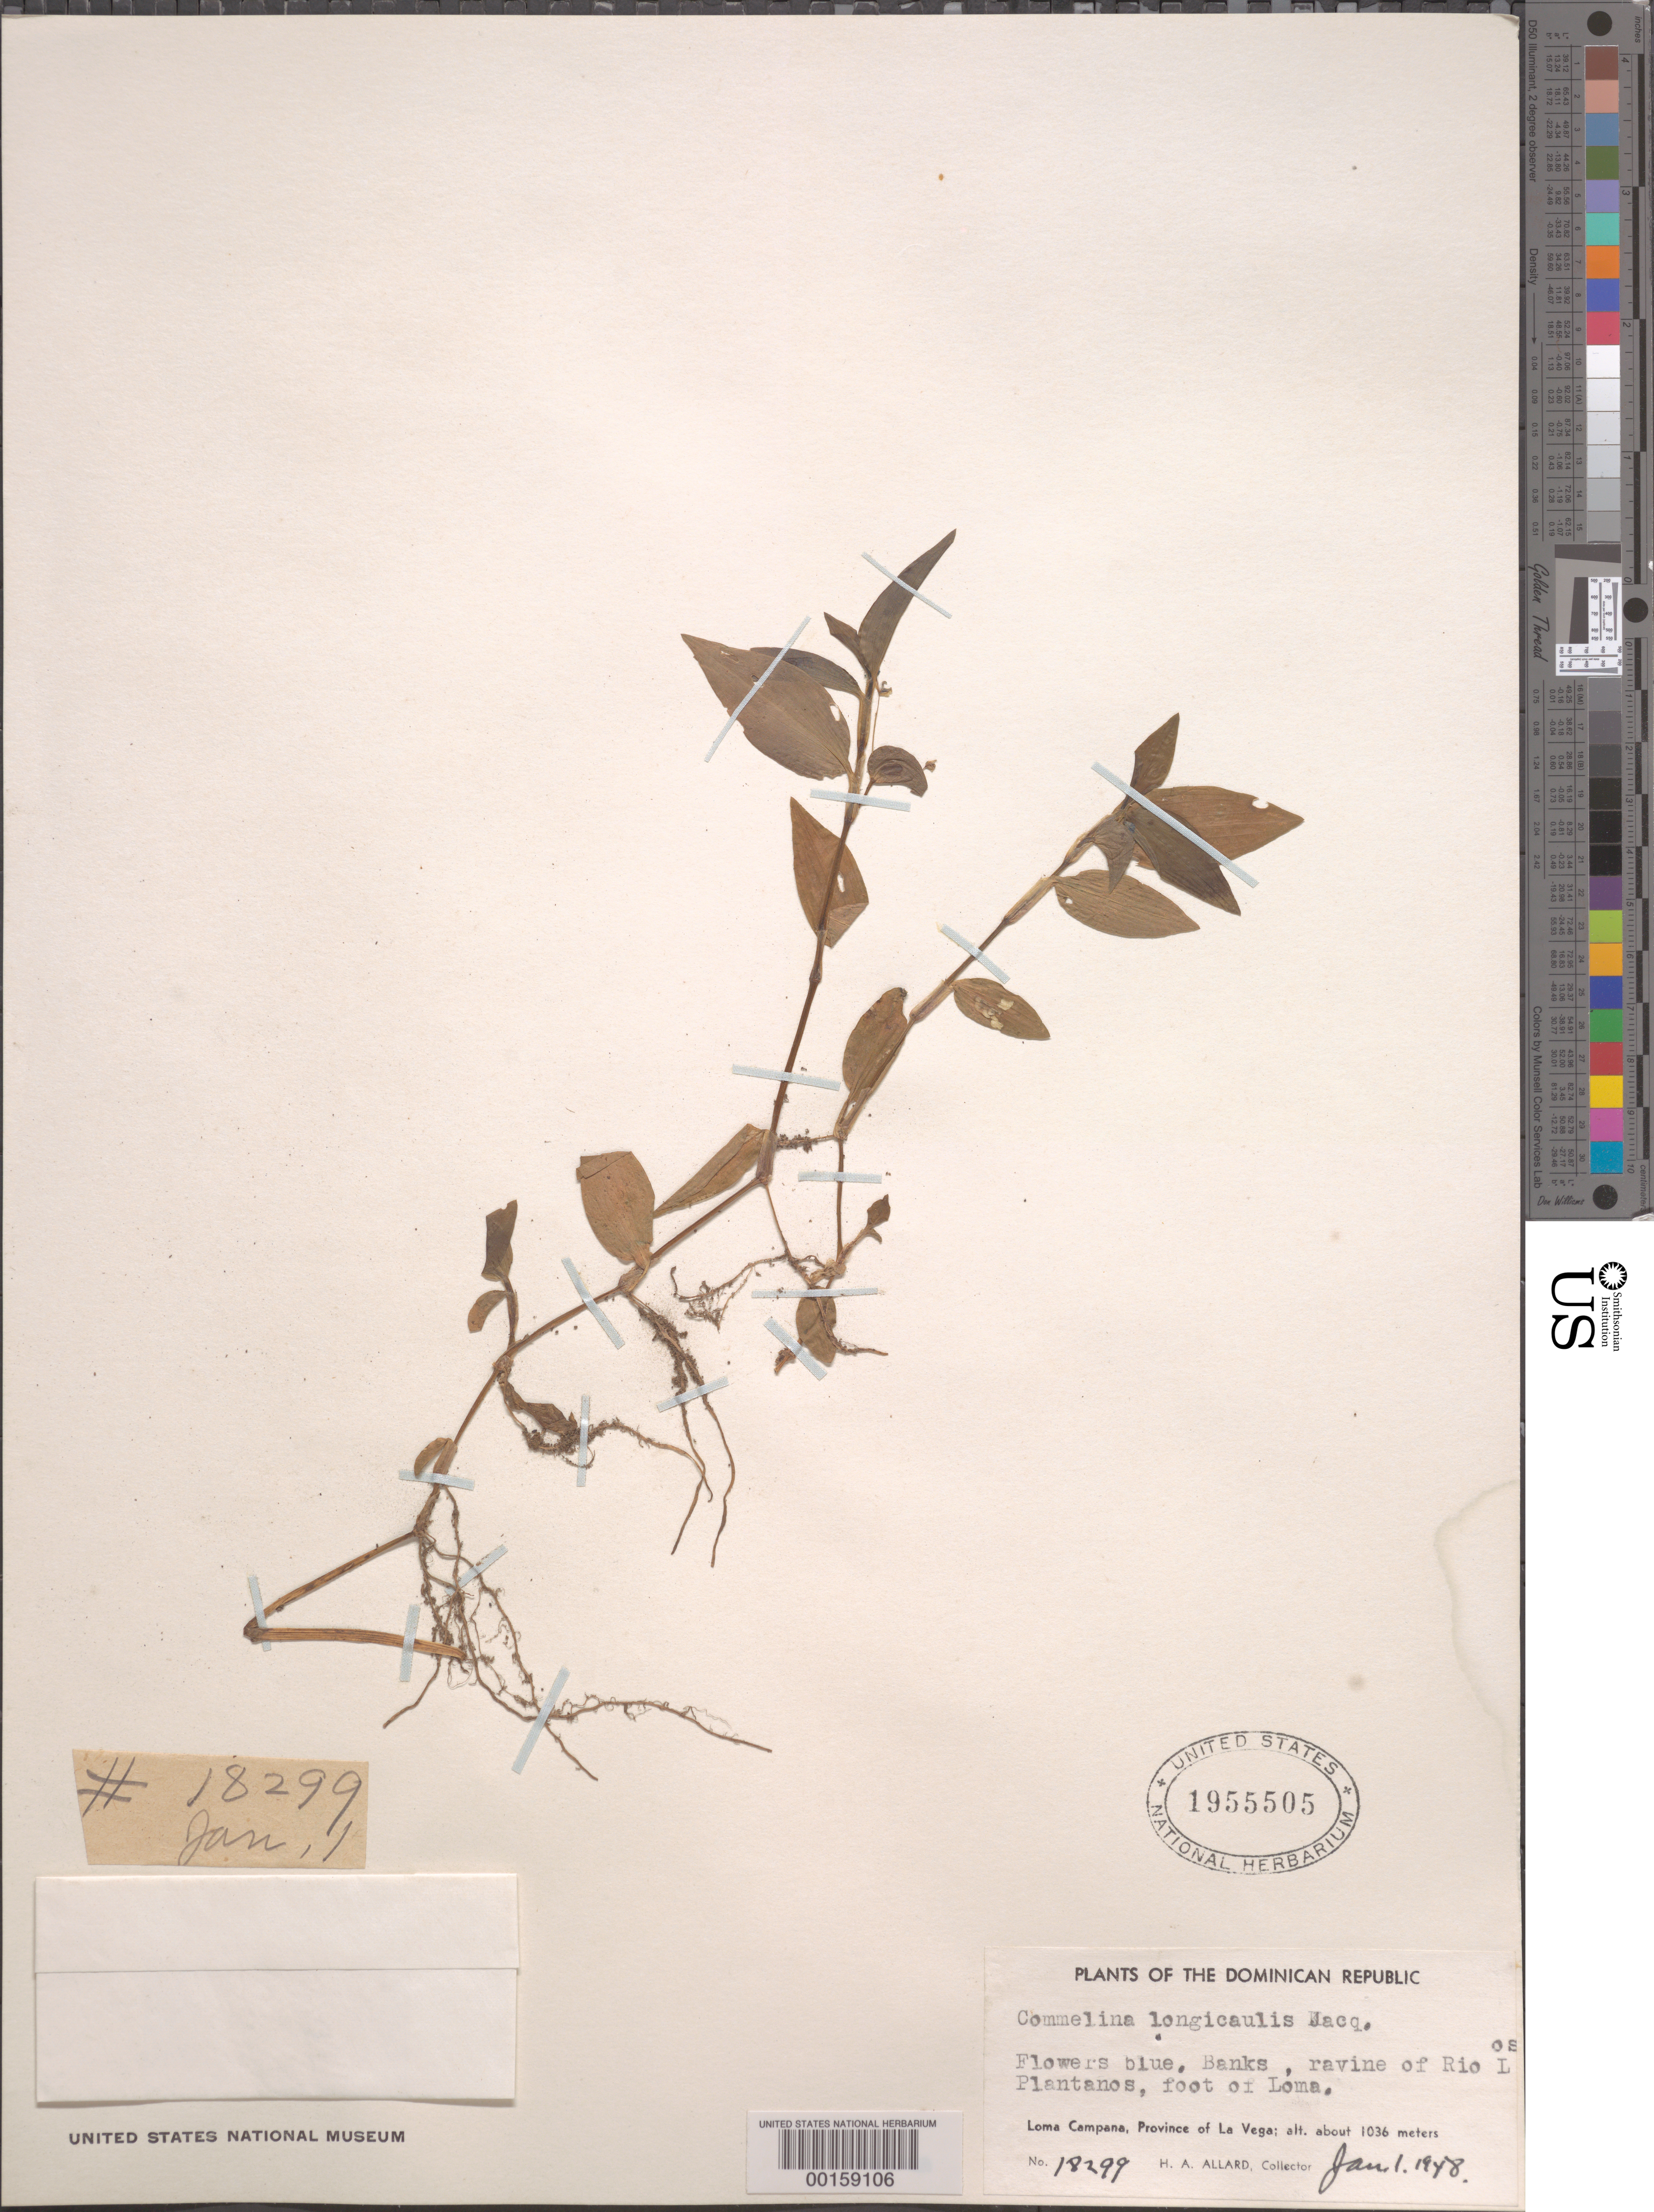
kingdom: Plantae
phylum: Tracheophyta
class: Liliopsida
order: Commelinales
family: Commelinaceae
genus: Commelina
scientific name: Commelina diffusa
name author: Burm. f.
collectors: H. A. Allard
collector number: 18299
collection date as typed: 01 Jan 1948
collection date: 1948-01-01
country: Dominican Republic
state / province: La Vega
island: Hispaniola Island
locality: Loma campana; rio plantanos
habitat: Banks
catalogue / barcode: US 1955505